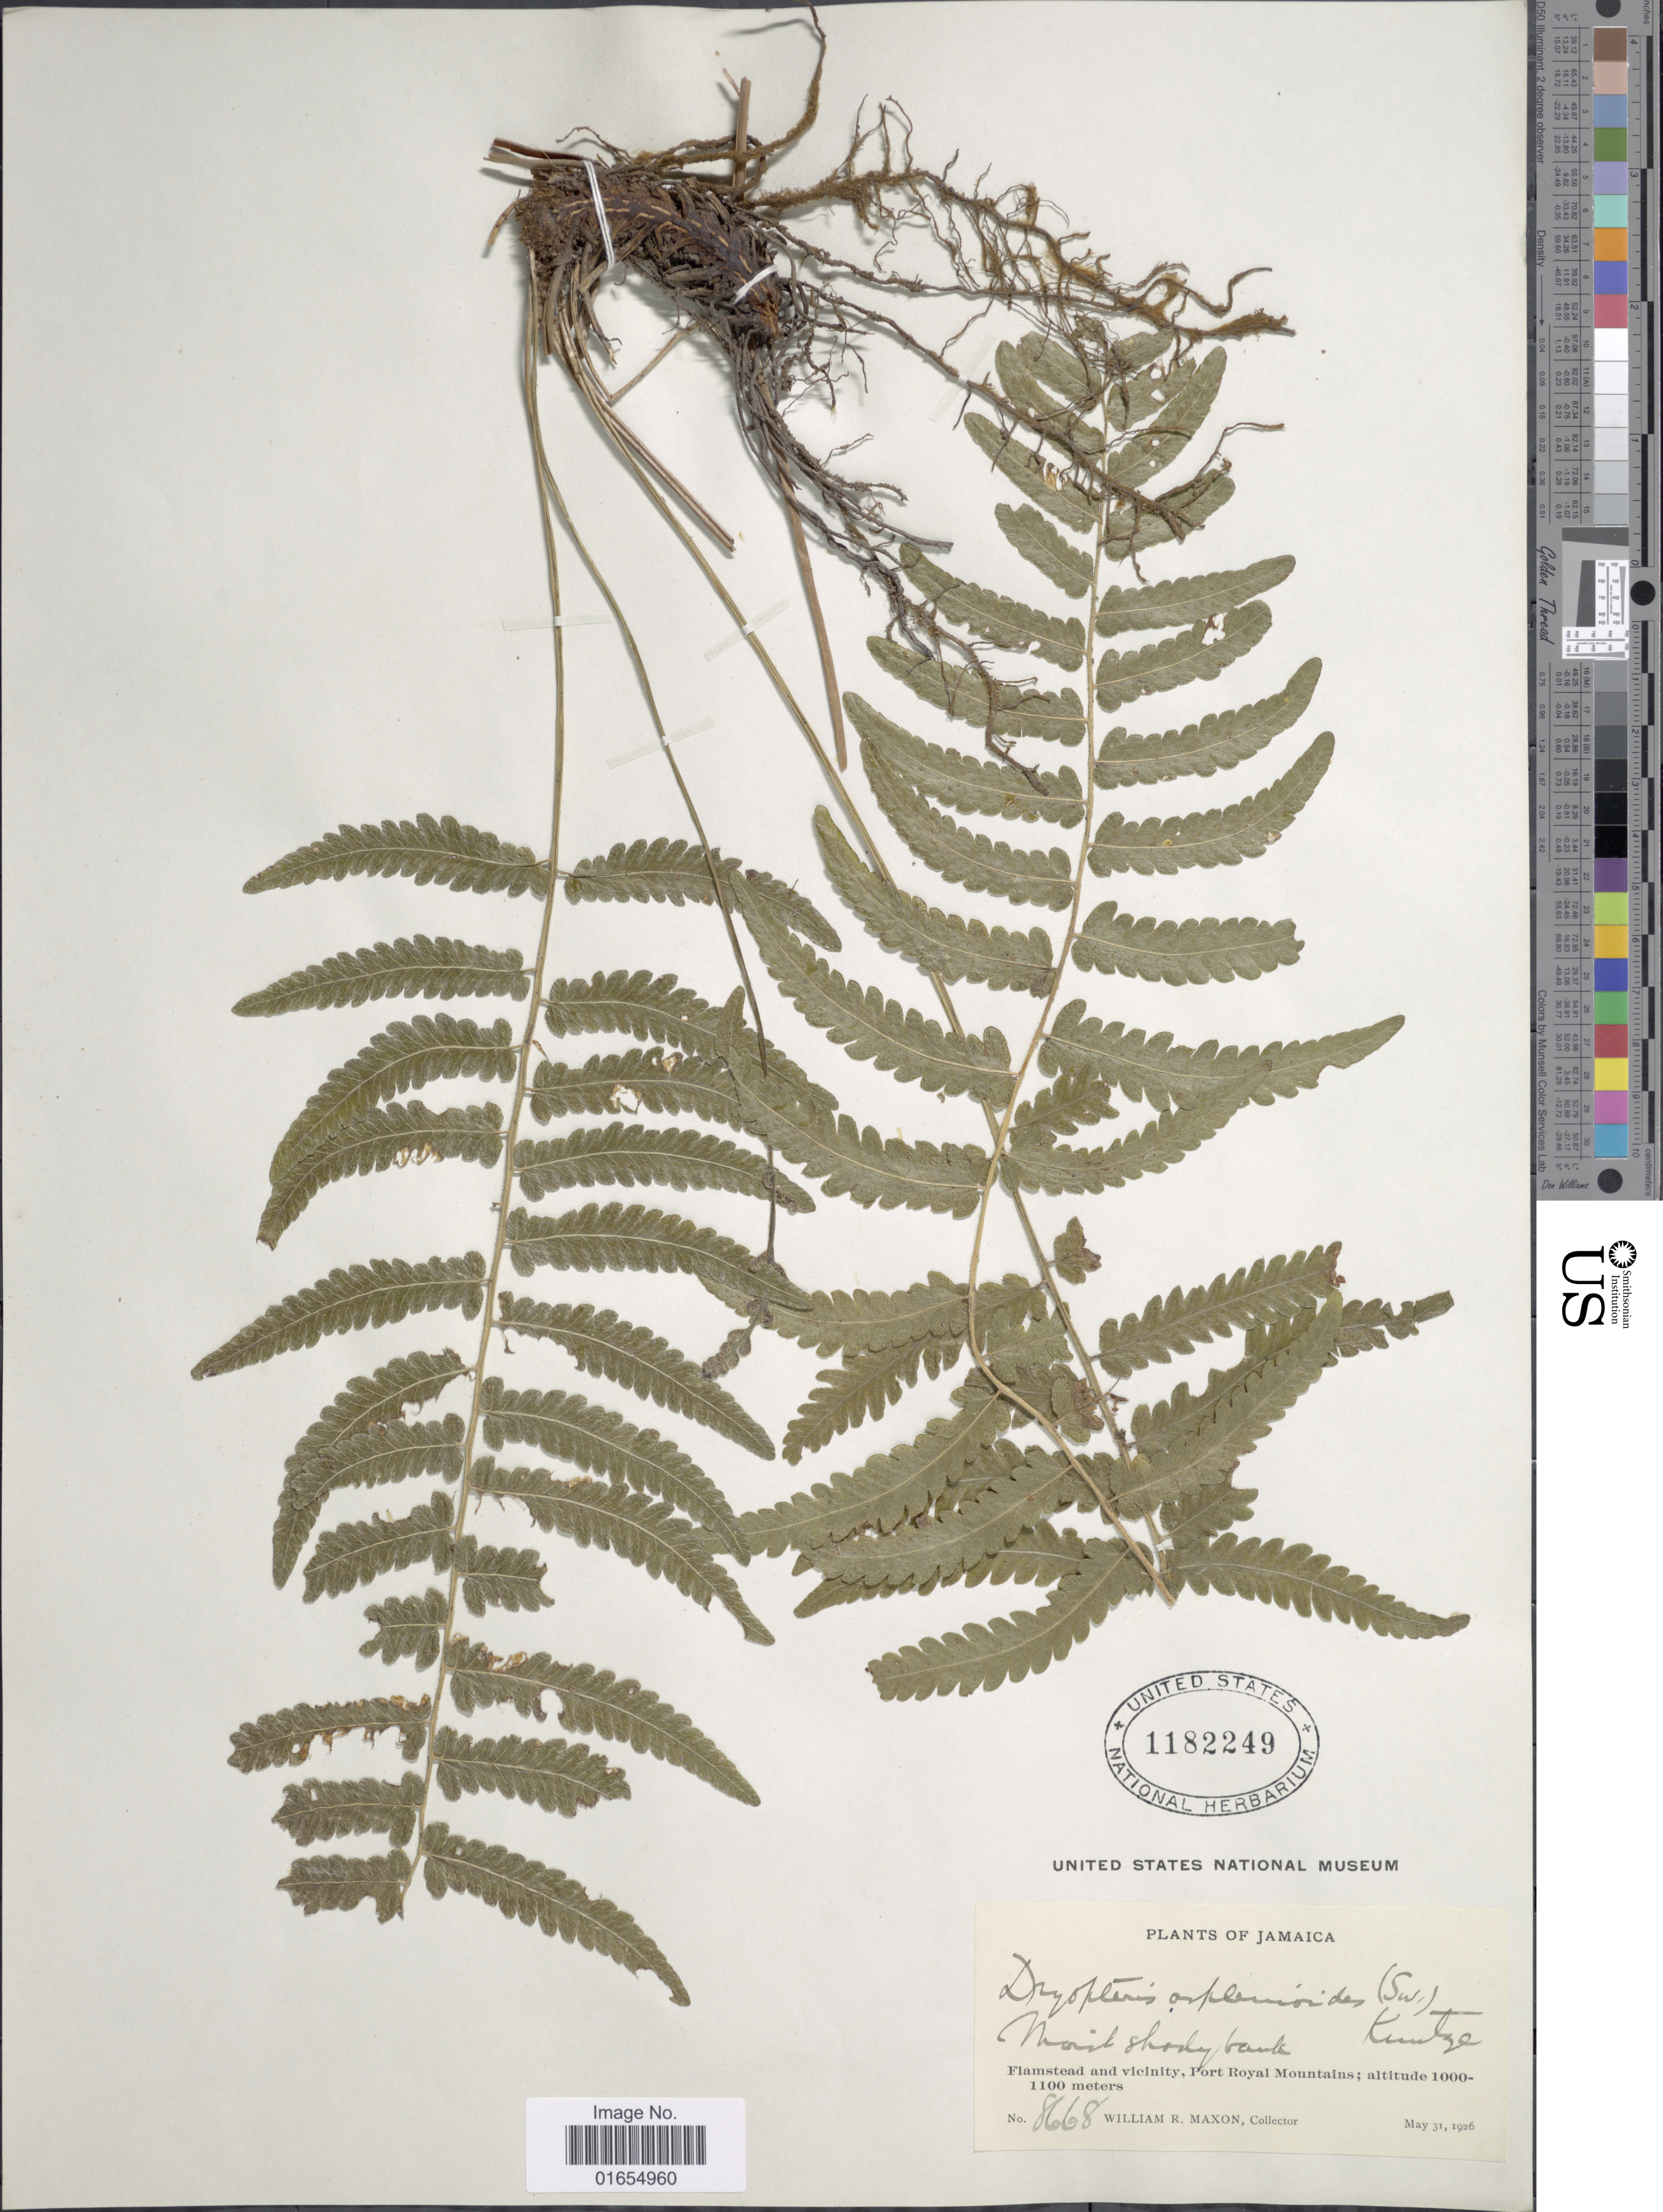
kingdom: Plantae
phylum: Tracheophyta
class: Polypodiopsida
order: Polypodiales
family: Thelypteridaceae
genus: Goniopteris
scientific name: Goniopteris retroflexa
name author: (L.) Pic. Serm.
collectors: W. R. Maxon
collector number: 8668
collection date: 1926-05-31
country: Jamaica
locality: Flamstead and vicinity, Port Royal Mountains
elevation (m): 1000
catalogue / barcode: US 1182249